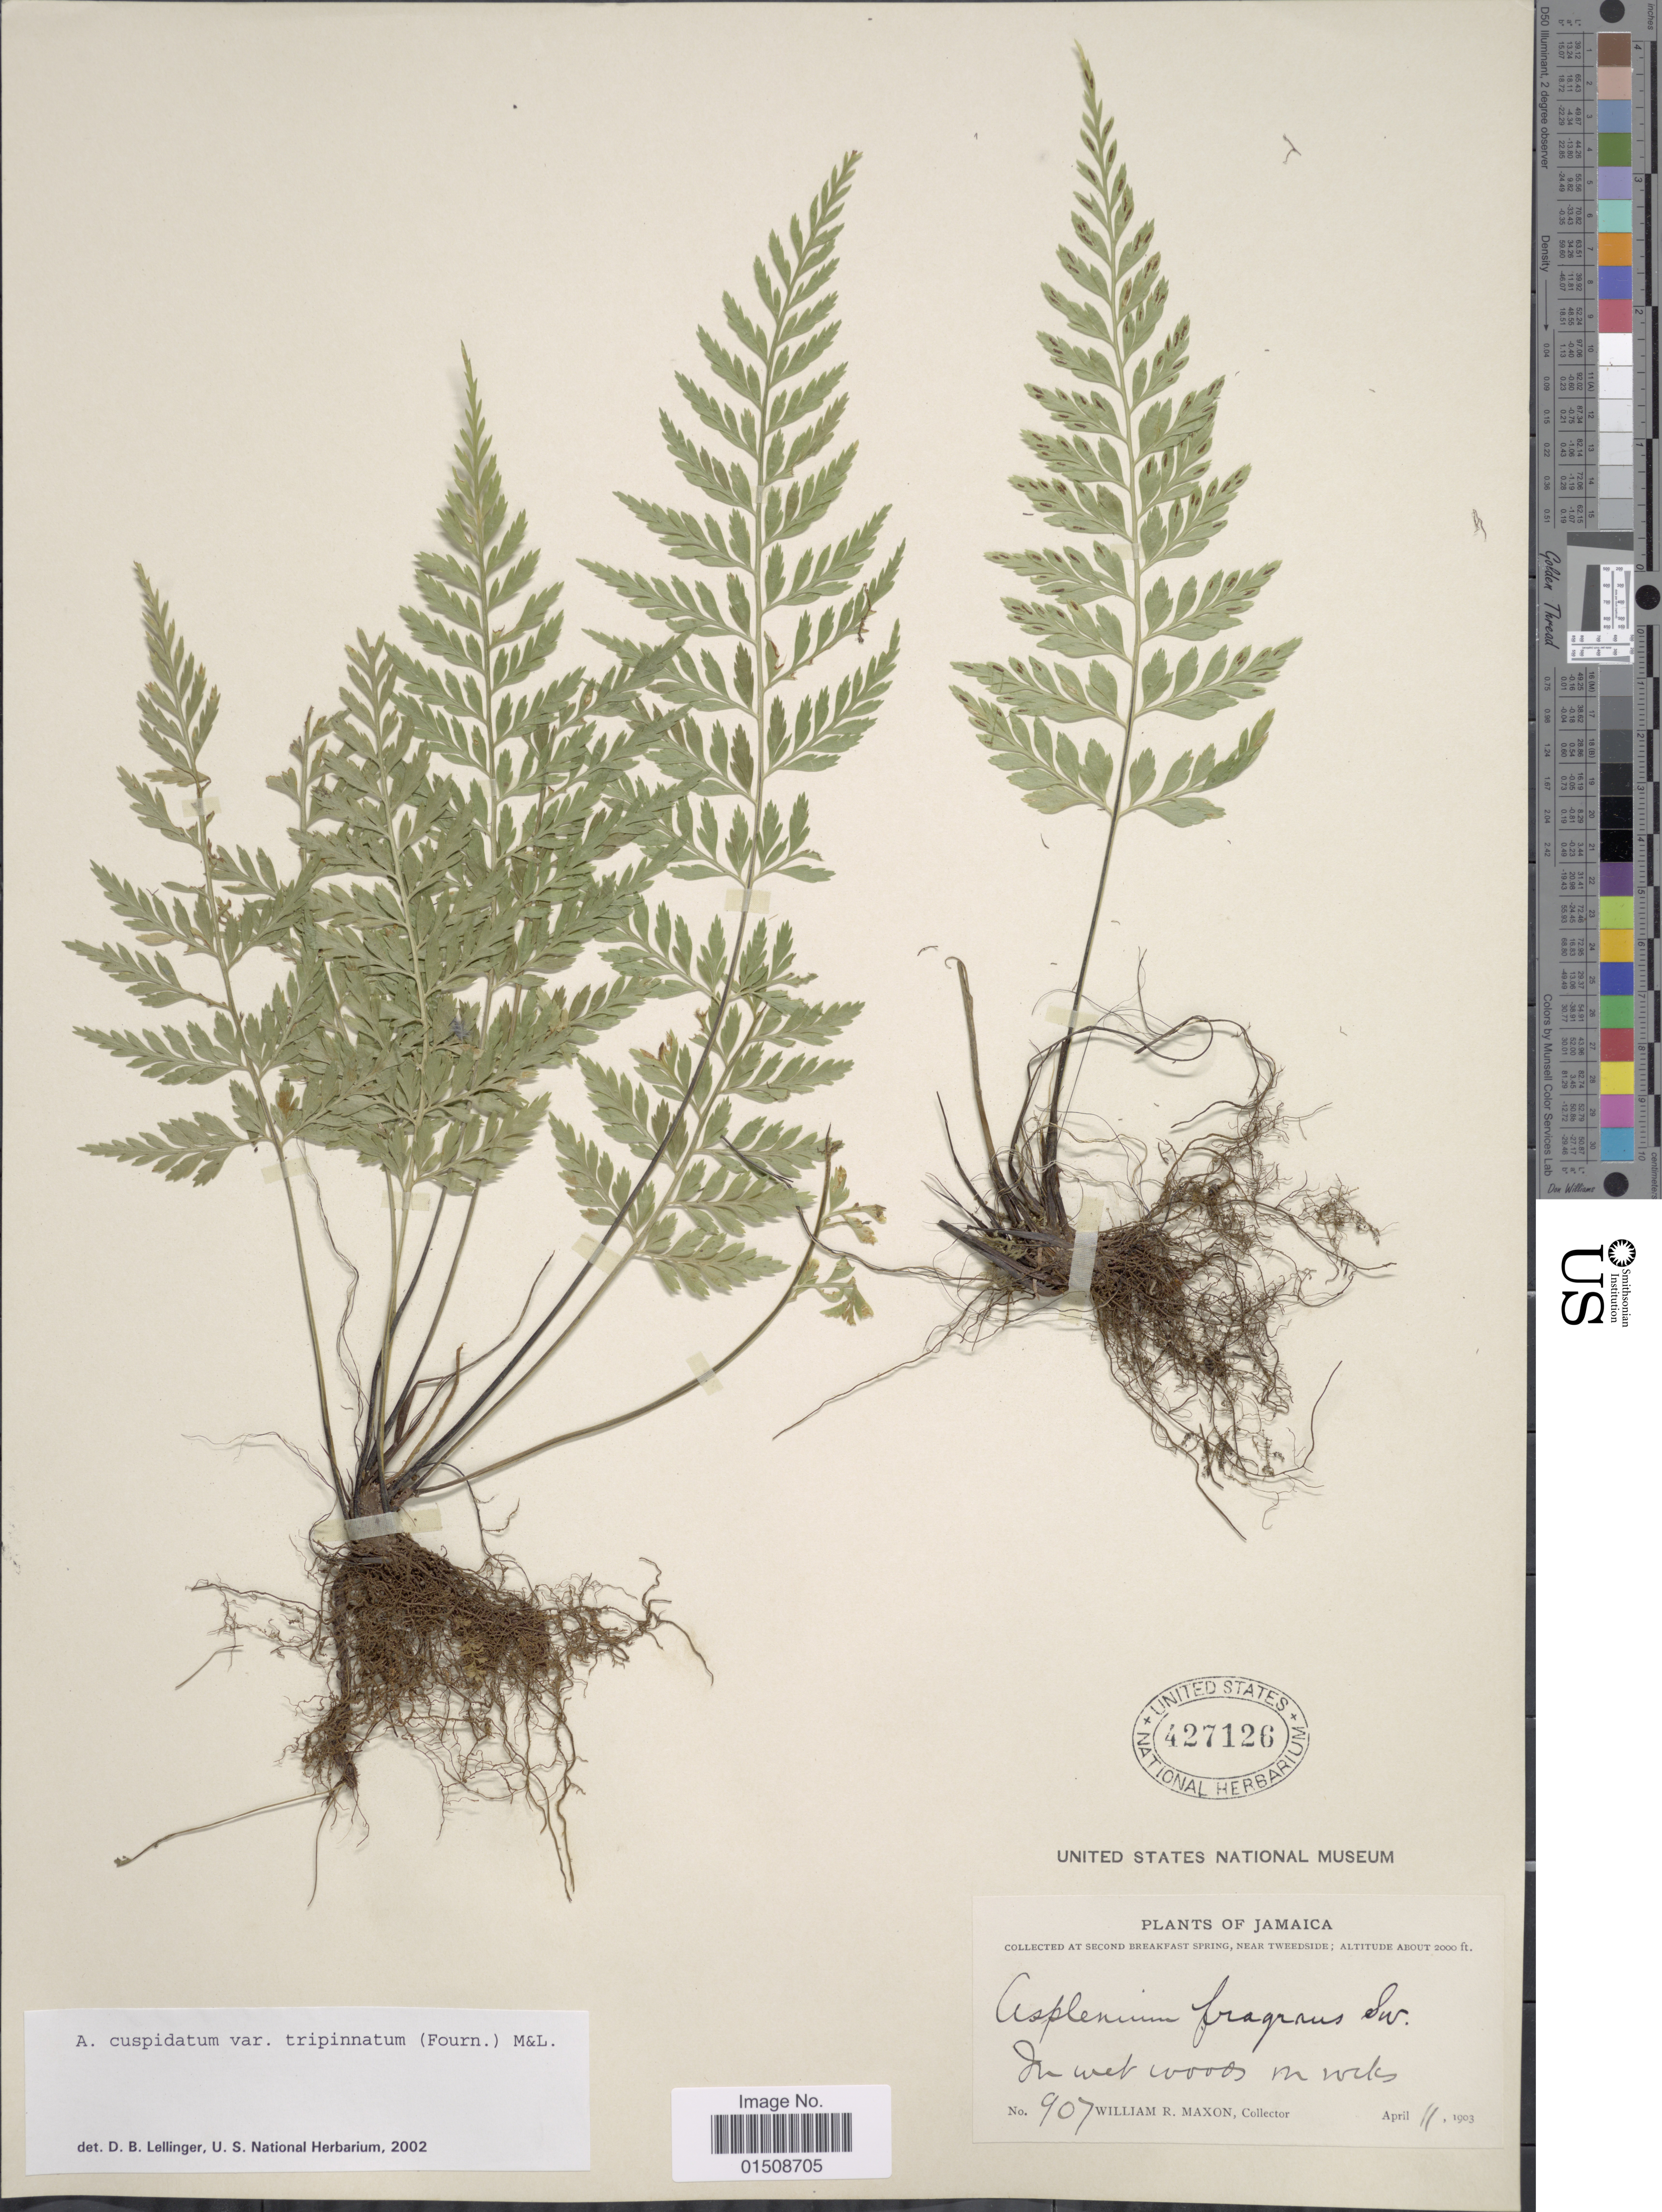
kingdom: Plantae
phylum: Tracheophyta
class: Polypodiopsida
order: Polypodiales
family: Aspleniaceae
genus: Asplenium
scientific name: Asplenium cuspidatum var. tripinnatum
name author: (E. Fourn.) C.V. Morton & Lellinger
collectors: W. R. Maxon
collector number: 907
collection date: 1903-04-11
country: Jamaica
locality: Second Breakfast Spring, near Tweedside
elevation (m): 610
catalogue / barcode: US 427126